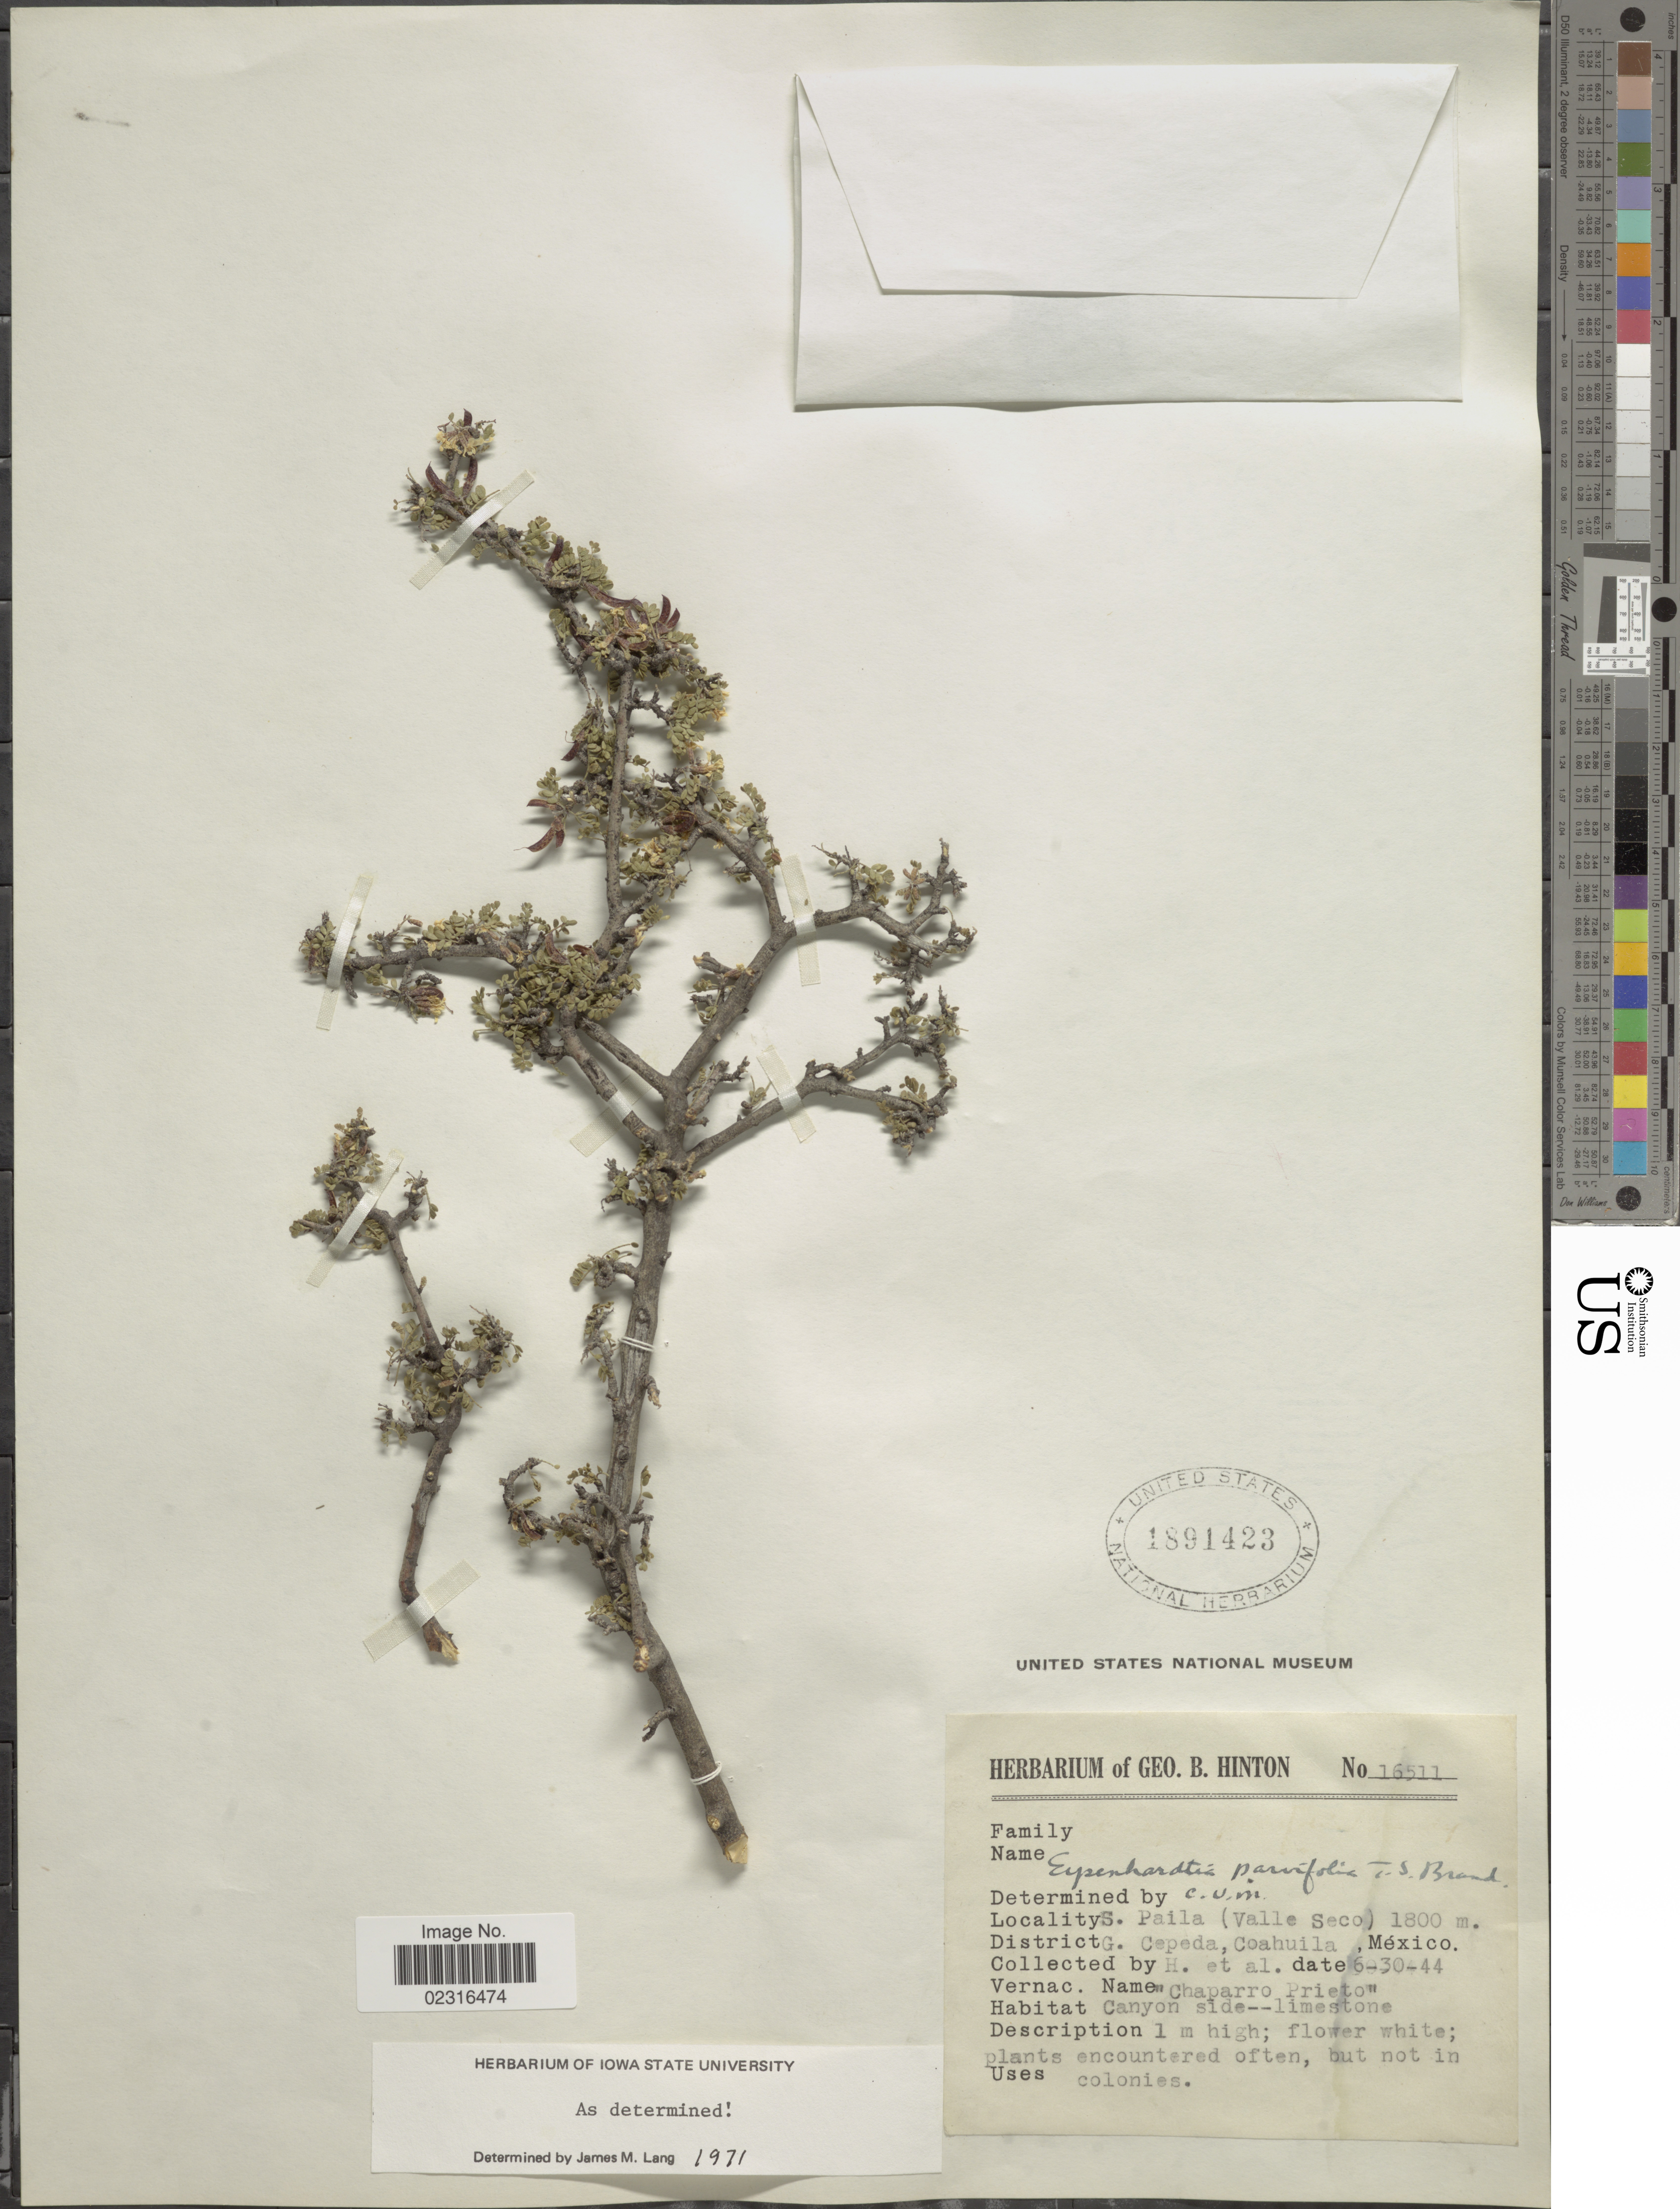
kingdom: Plantae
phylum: Tracheophyta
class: Magnoliopsida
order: Fabales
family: Fabaceae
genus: Eysenhardtia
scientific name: Eysenhardtia parvifolia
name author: Brandegee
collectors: G. B. Hinton & et al.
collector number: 16511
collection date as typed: Transcribed d/m/y: 30/6/44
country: Mexico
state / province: Coahuila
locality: Paila (Valle Seco), District G. Cepeda.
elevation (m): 1800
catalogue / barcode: US 1891423